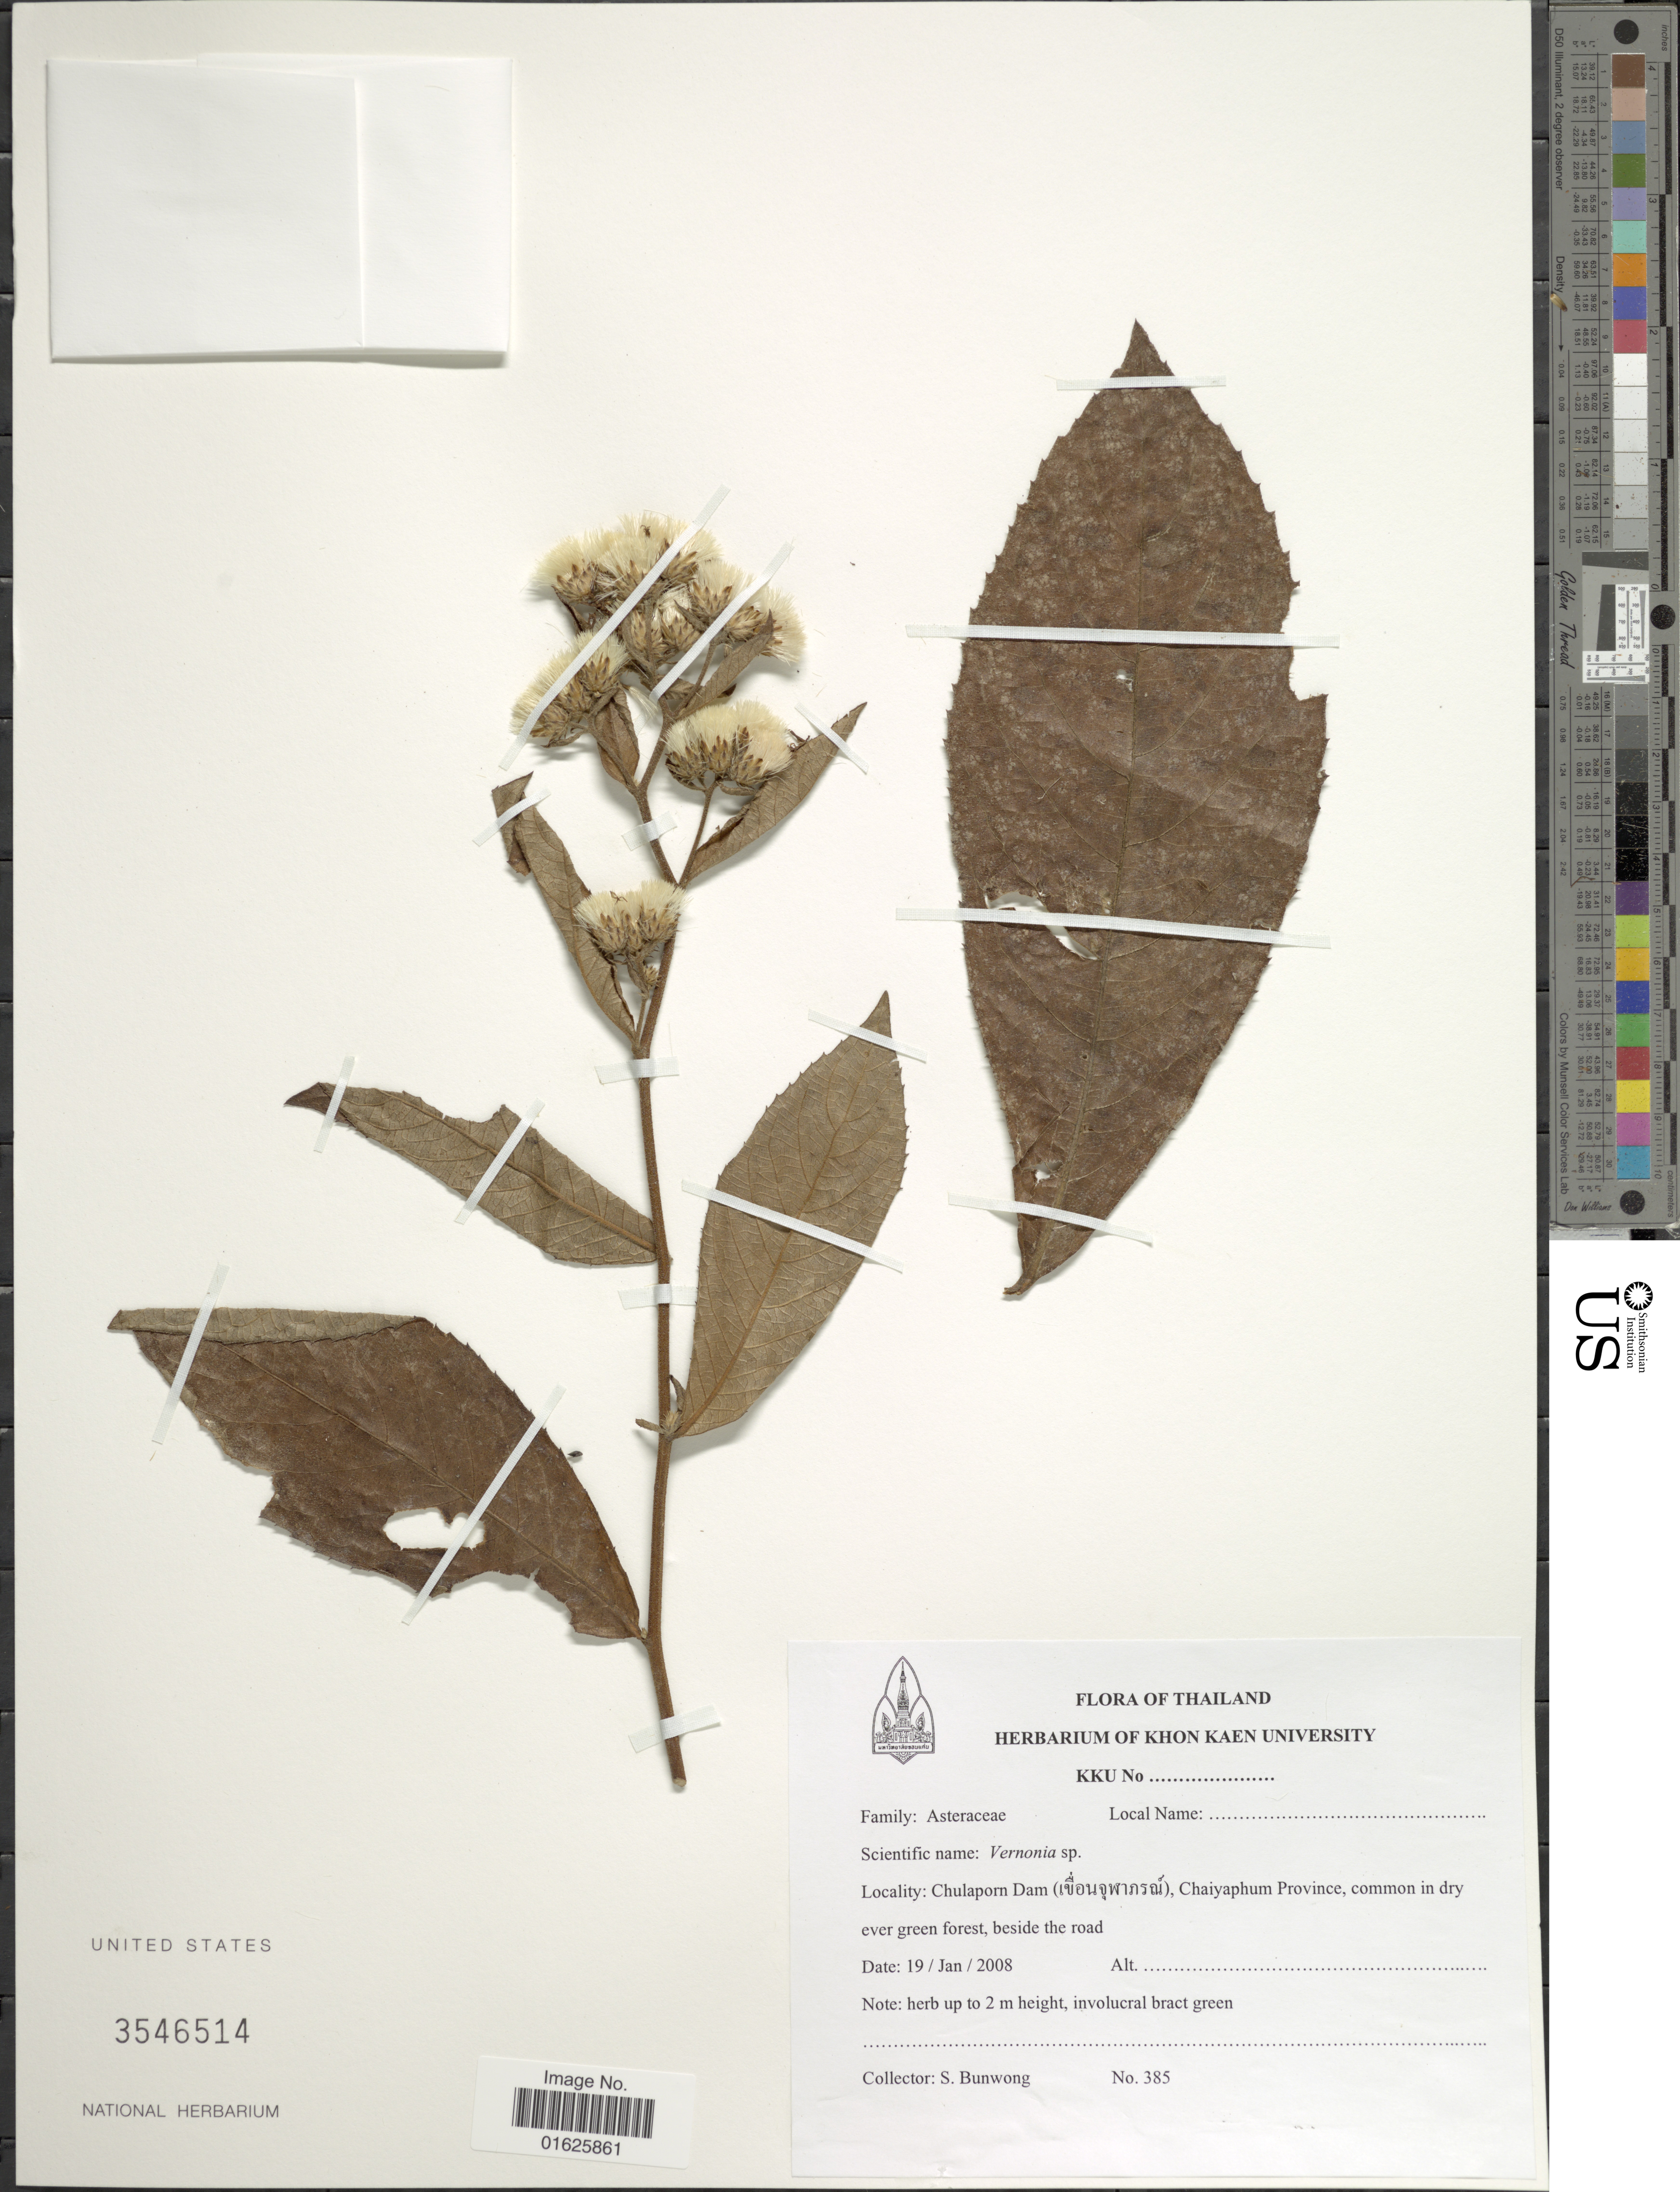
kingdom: Plantae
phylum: Tracheophyta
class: Magnoliopsida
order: Asterales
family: Asteraceae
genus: Acilepis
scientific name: Acilepis sp.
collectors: S. Bunwong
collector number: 385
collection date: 2008-01-19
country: Thailand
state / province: Chaiyaphum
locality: Chulaporn Dam (X), Chaiyaphum Province, common in dry evergreen forest, beside the road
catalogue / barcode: US 3546514